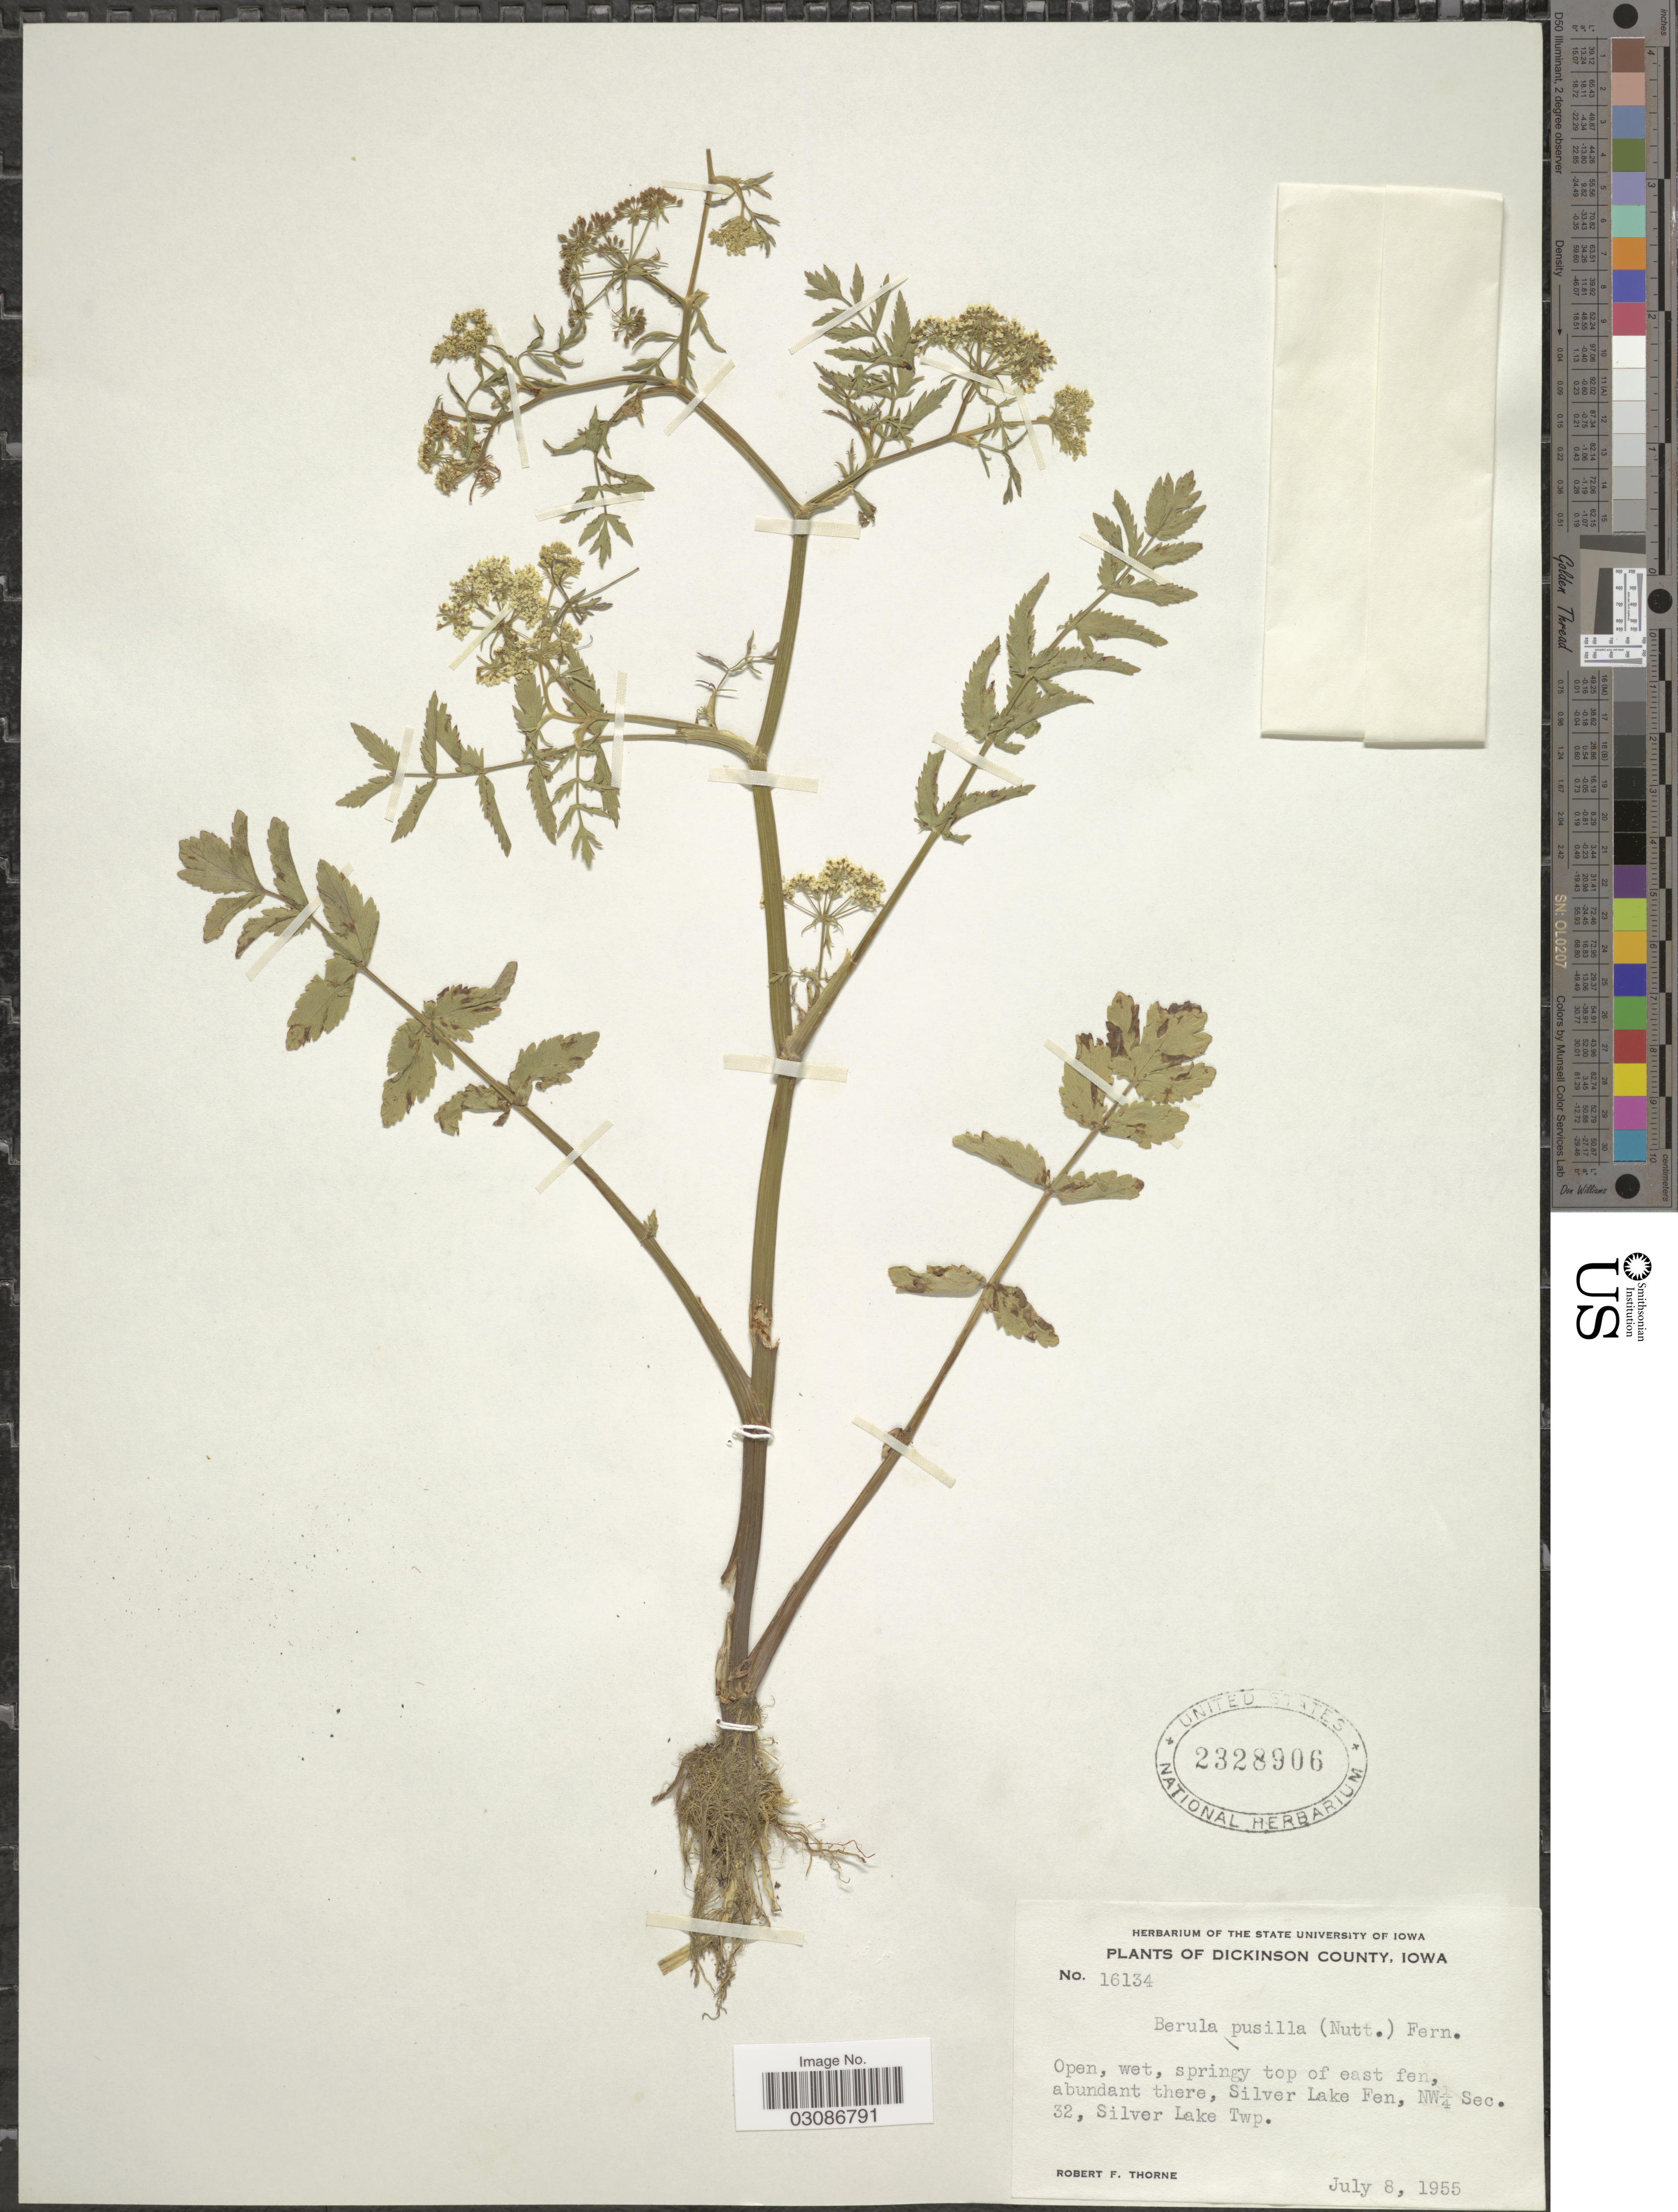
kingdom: Plantae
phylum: Tracheophyta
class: Magnoliopsida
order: Apiales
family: Apiaceae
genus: Berula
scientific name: Berula erecta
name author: (Huds.) Coville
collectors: R. F. Thorne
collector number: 16134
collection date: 1955-07-08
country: United States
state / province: Iowa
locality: Dickinson County. Open, wet, springy top of east fen, abundant there, Silver Lake Fen, NW¼ Sec. 32, Silver Lake Twp.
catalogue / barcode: US 2328906